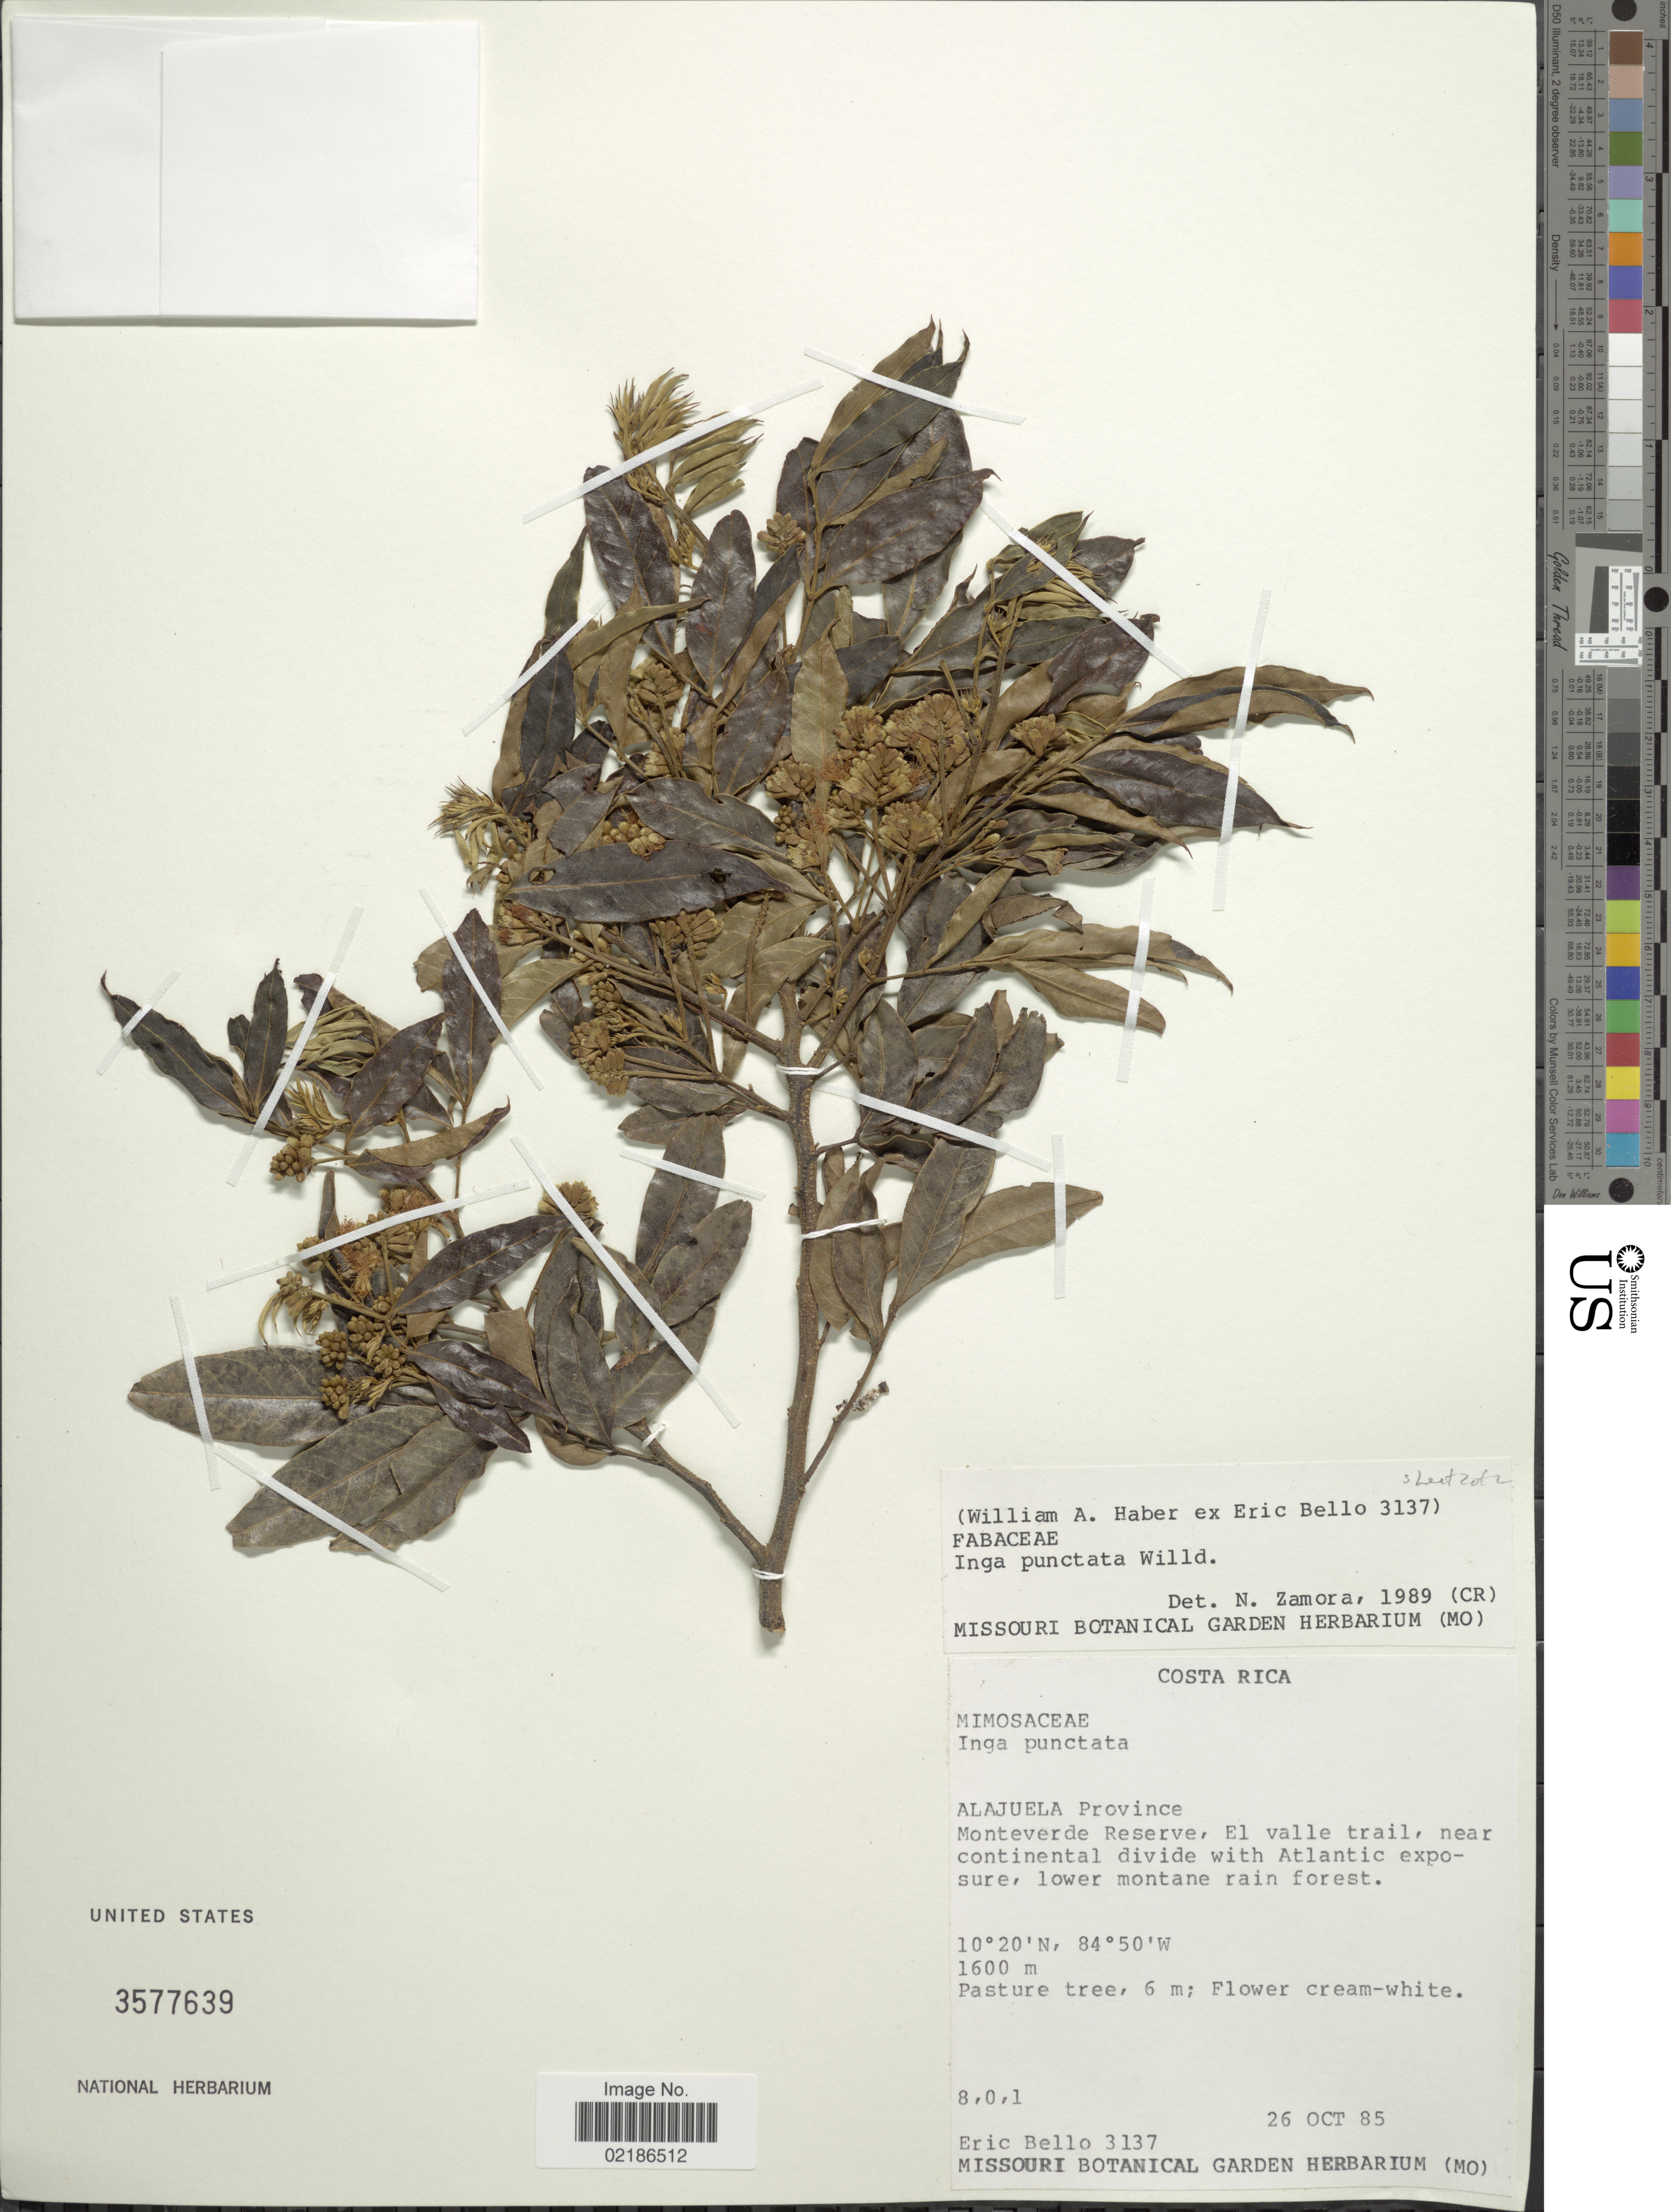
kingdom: Plantae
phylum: Tracheophyta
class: Magnoliopsida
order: Fabales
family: Fabaceae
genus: Inga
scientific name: Inga punctata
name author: Willd.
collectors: E. Bello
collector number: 3137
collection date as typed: Transcribed d/m/y: 26/10/85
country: Costa Rica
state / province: Alajuela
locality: Monteverde Reserve, El Valle trail, near continental divide with Atlantic exposure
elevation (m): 1600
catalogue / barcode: US 3577639